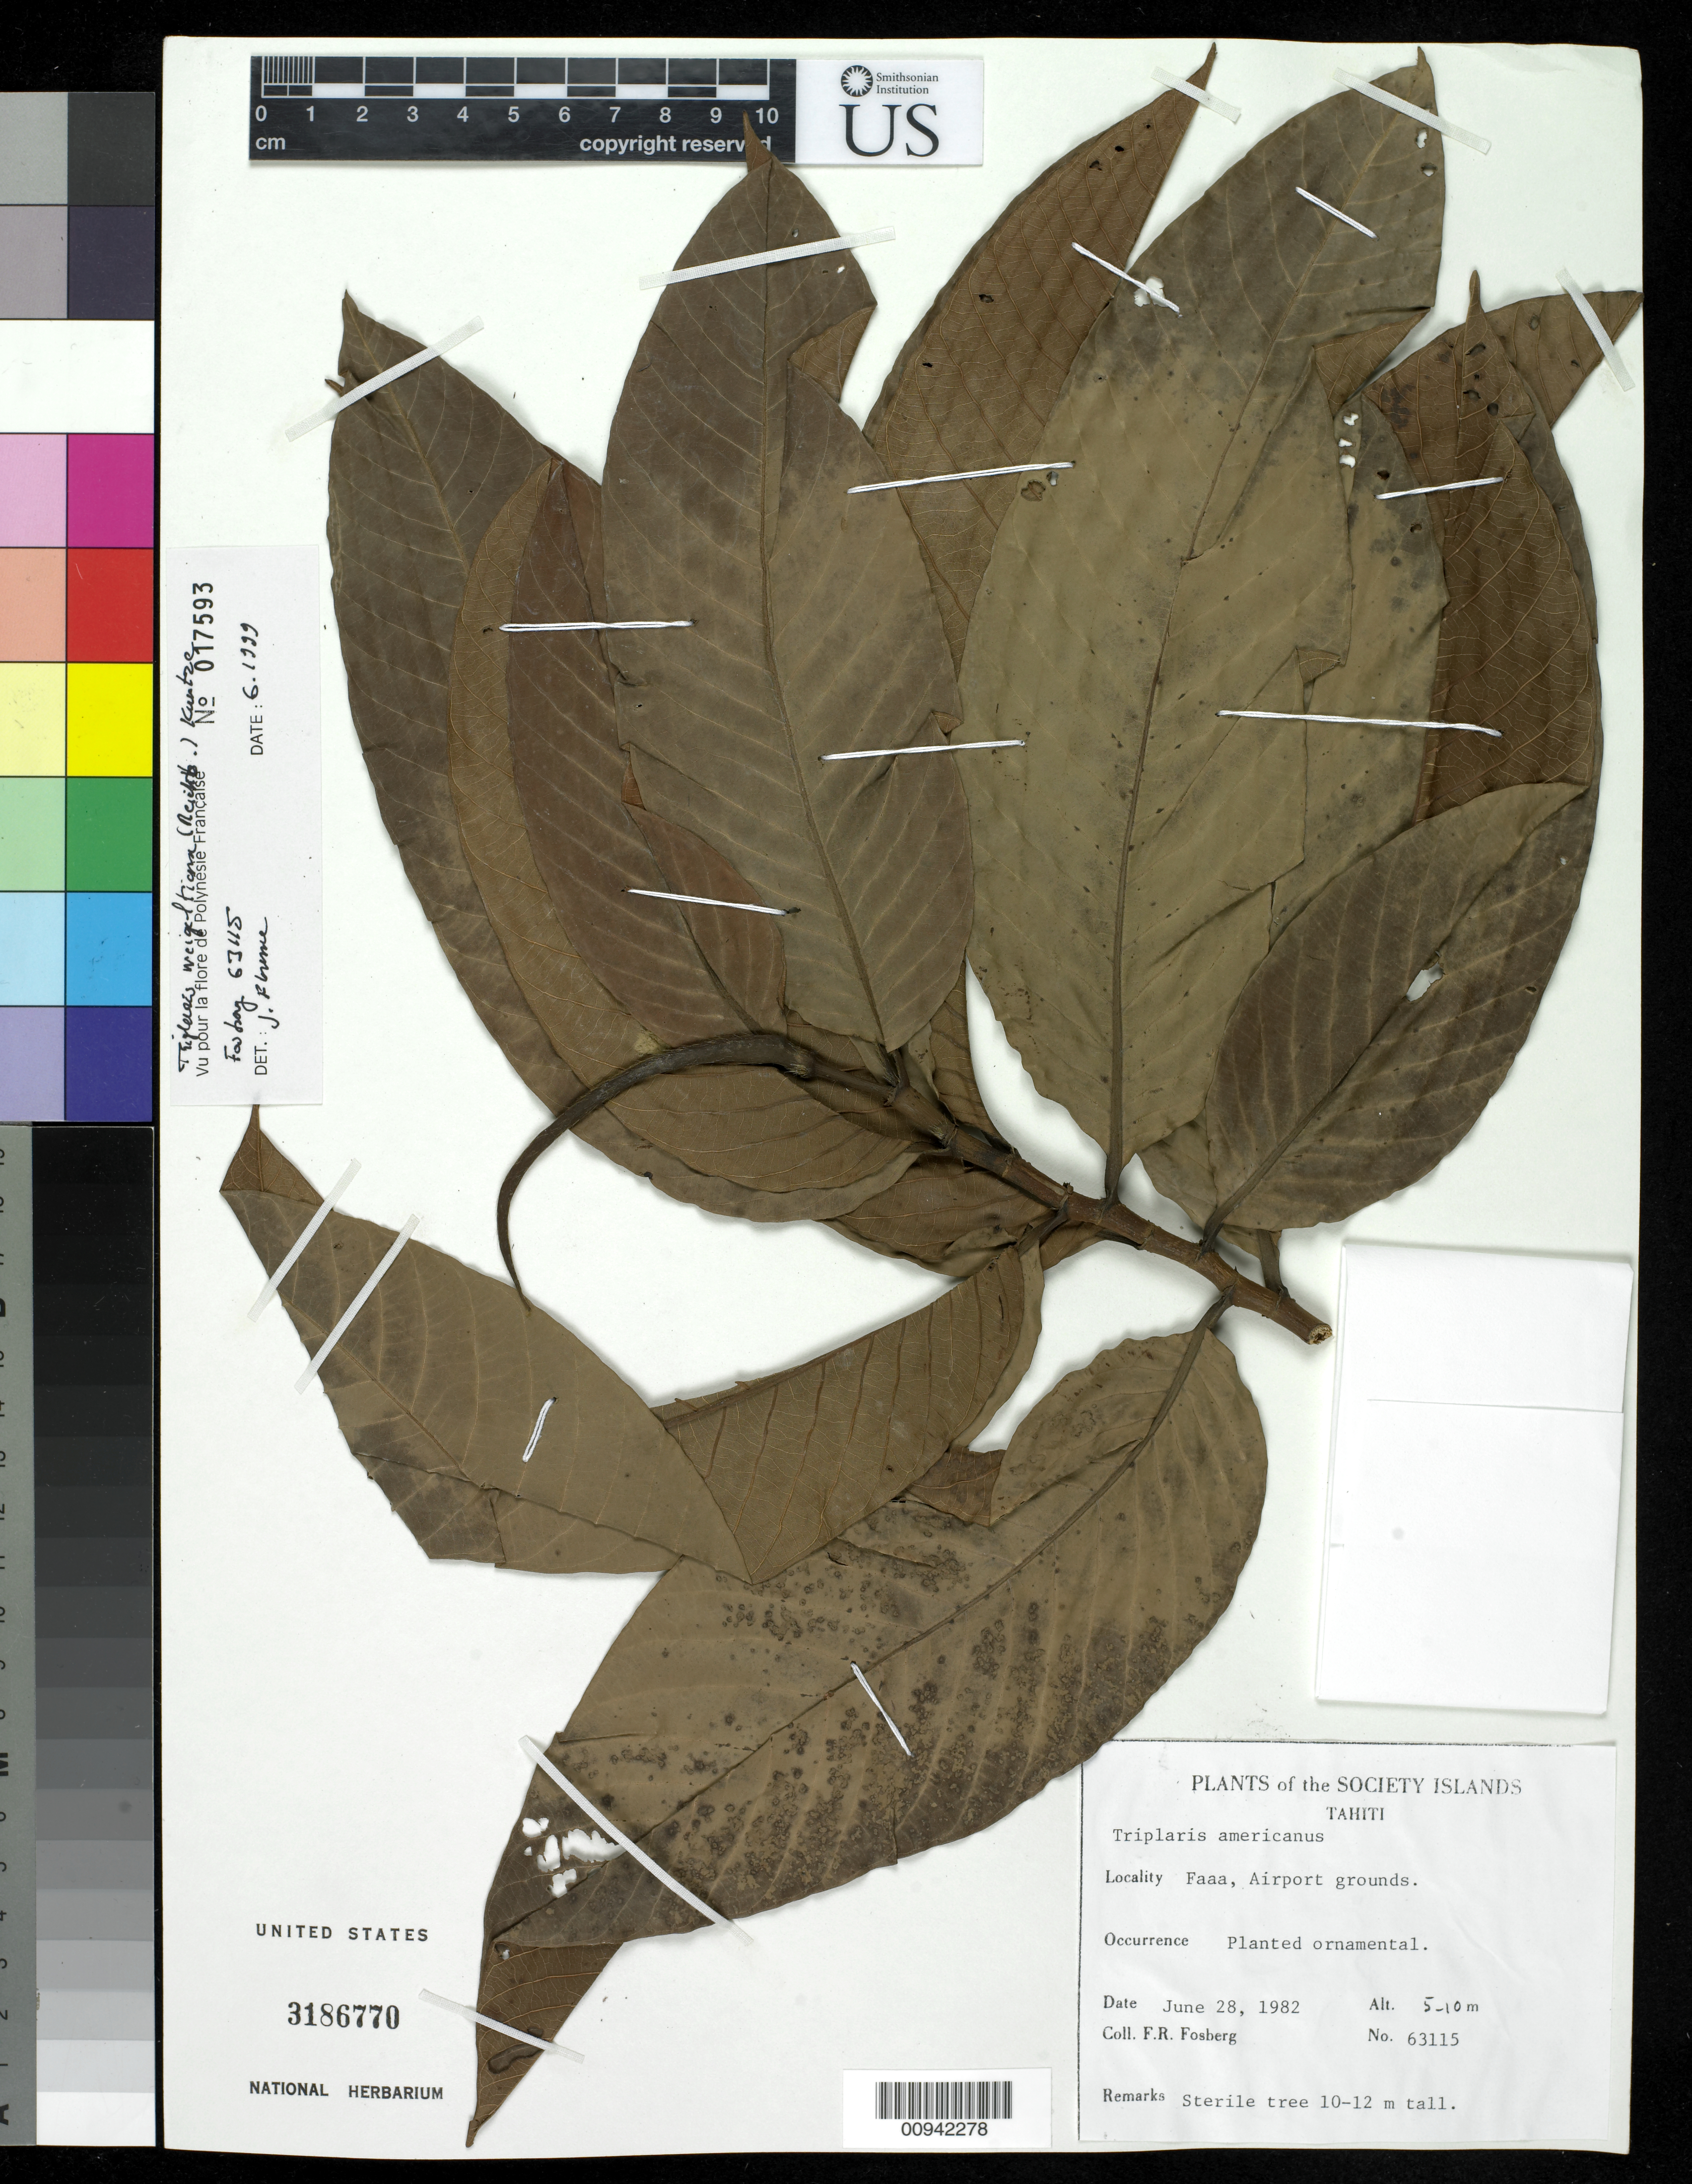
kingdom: Plantae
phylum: Tracheophyta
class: Magnoliopsida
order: Caryophyllales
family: Polygonaceae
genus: Triplaris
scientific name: Triplaris weigeltiana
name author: (Rchb.) Kuntze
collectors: F. R. Fosberg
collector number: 63115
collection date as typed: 28 Jun 1982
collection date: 1982-06-28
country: French Polynesia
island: Tahiti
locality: Faaa,Airport grounds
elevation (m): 5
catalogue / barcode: US 3186770